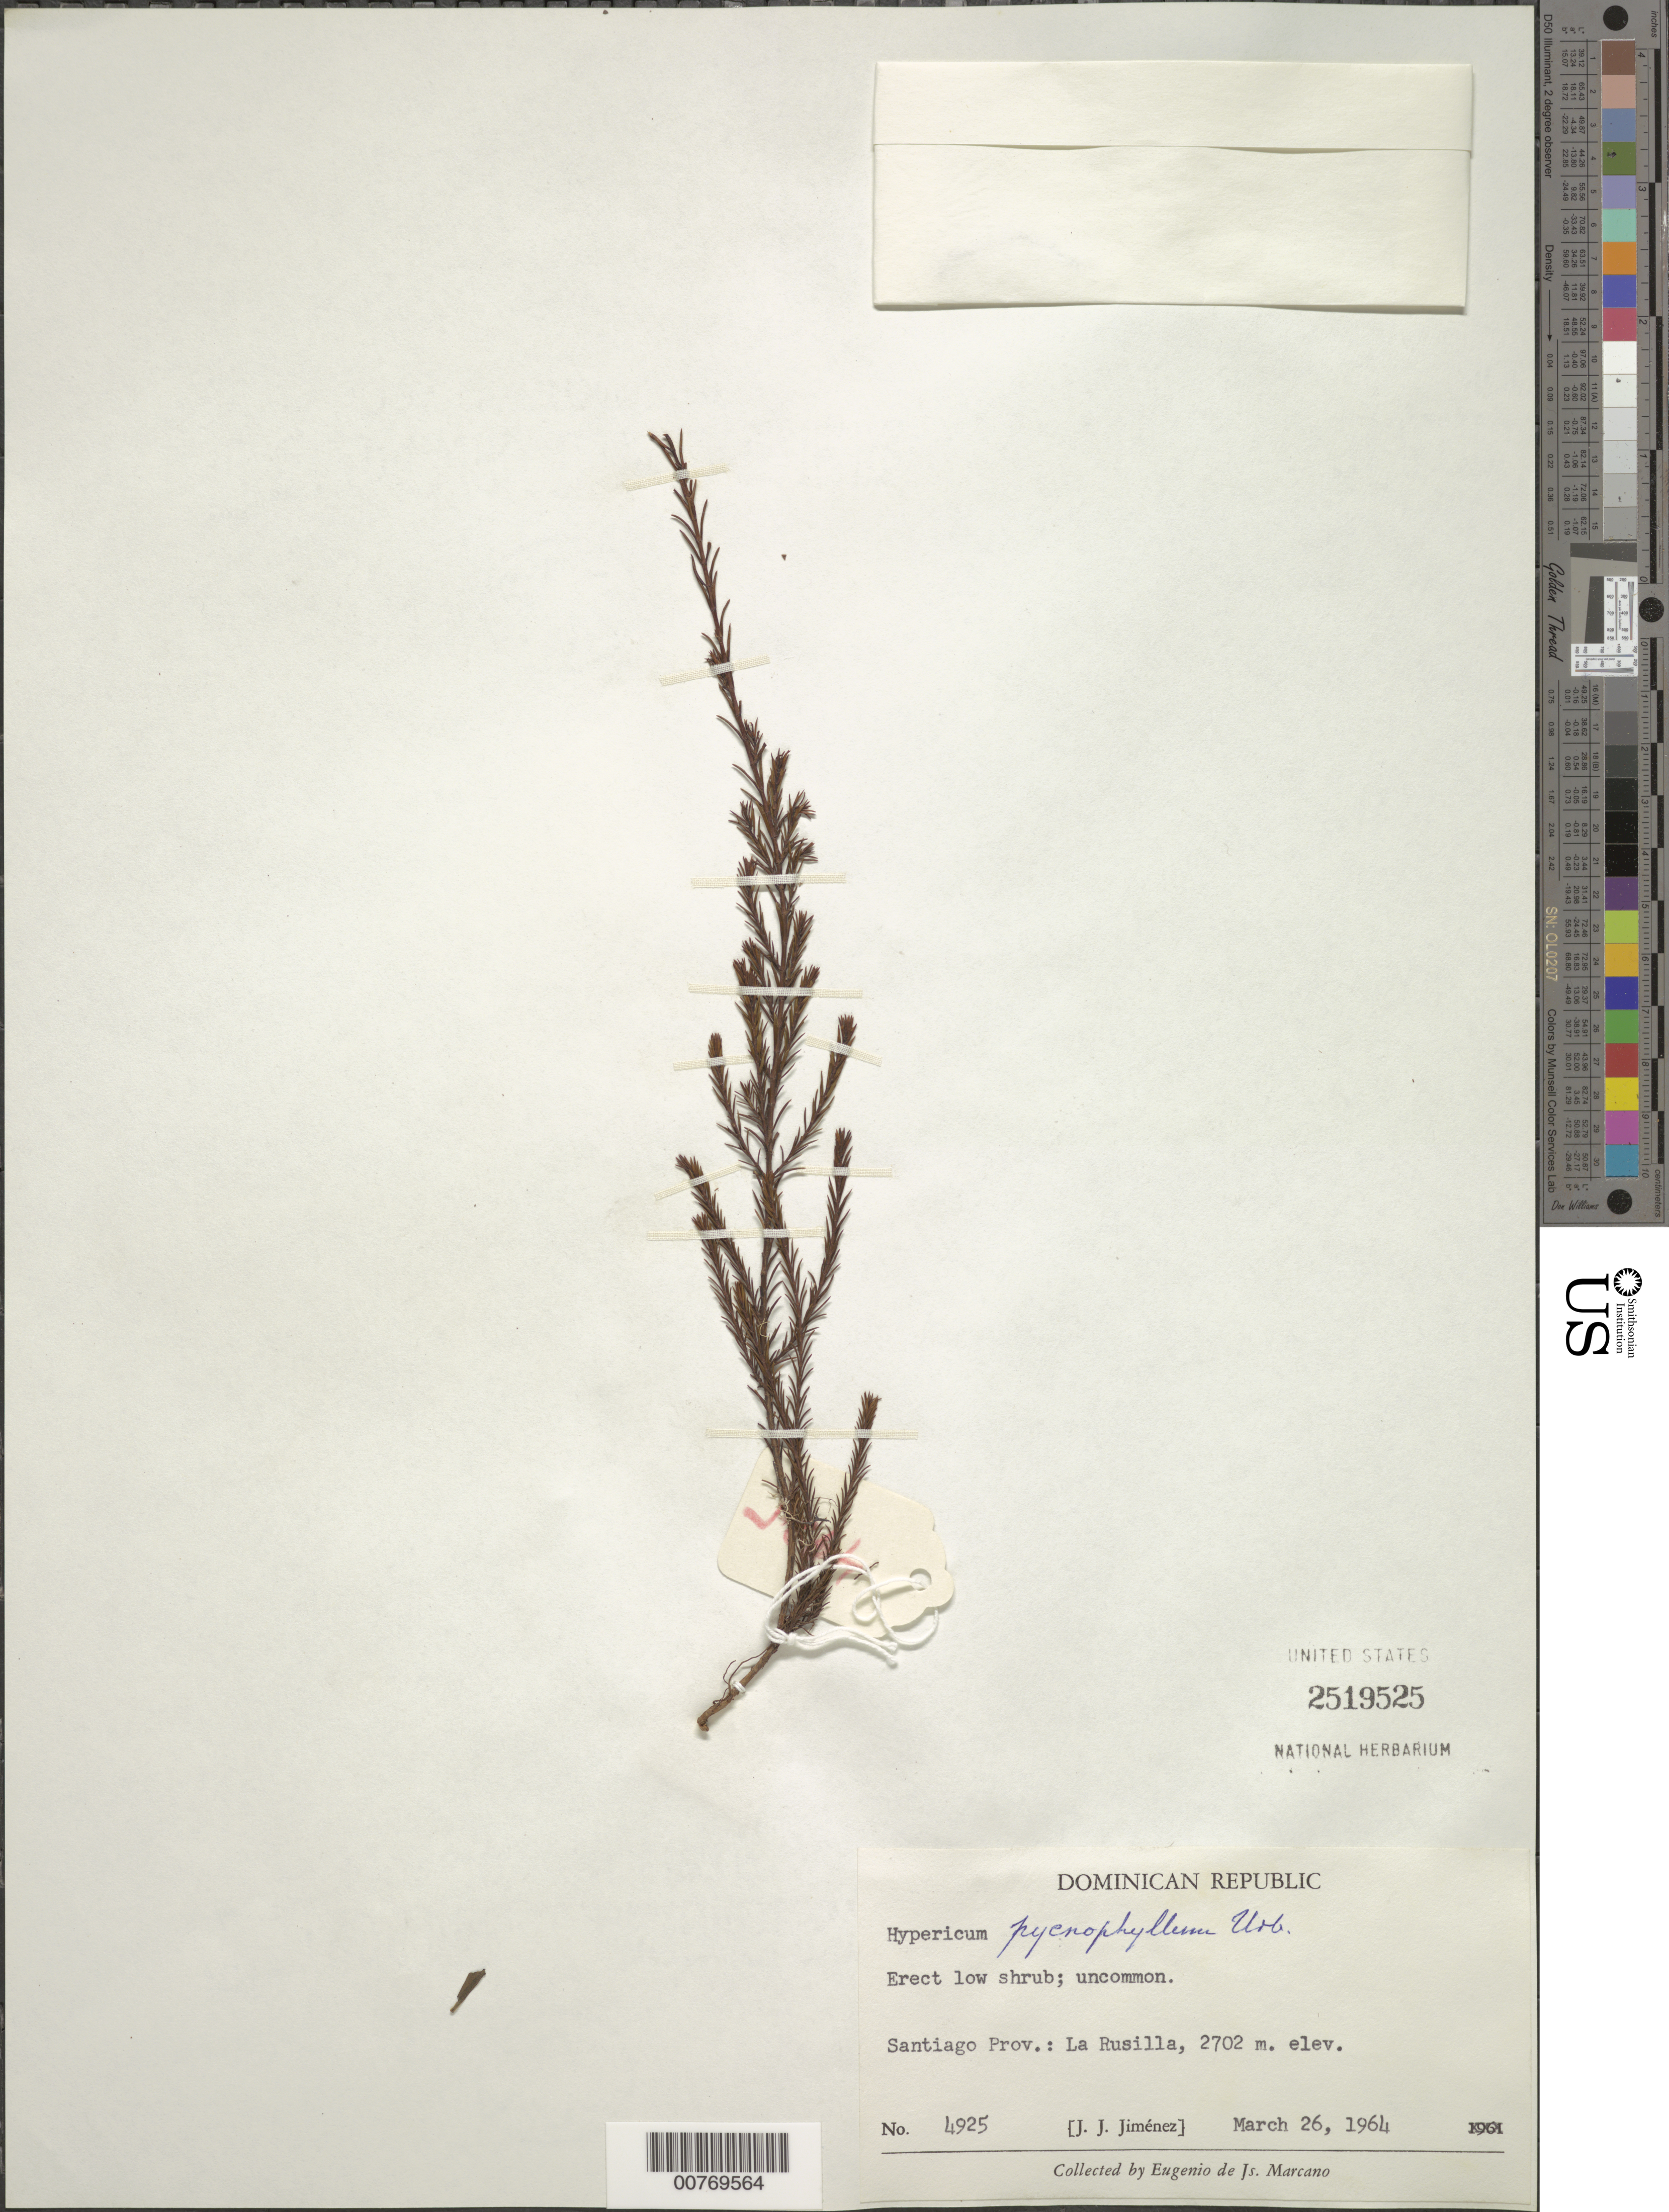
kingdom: Plantae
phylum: Tracheophyta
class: Magnoliopsida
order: Malpighiales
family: Hypericaceae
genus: Hypericum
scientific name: Hypericum pycnophyllum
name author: Urb.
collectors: E. J. Marcano F. & J. J. Jiménez Almonte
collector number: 4925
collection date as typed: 26 Mar 1964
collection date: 1964-03-26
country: Dominican Republic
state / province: Santiago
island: Hispaniola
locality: La Rusilla.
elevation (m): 2702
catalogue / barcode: US 2519525